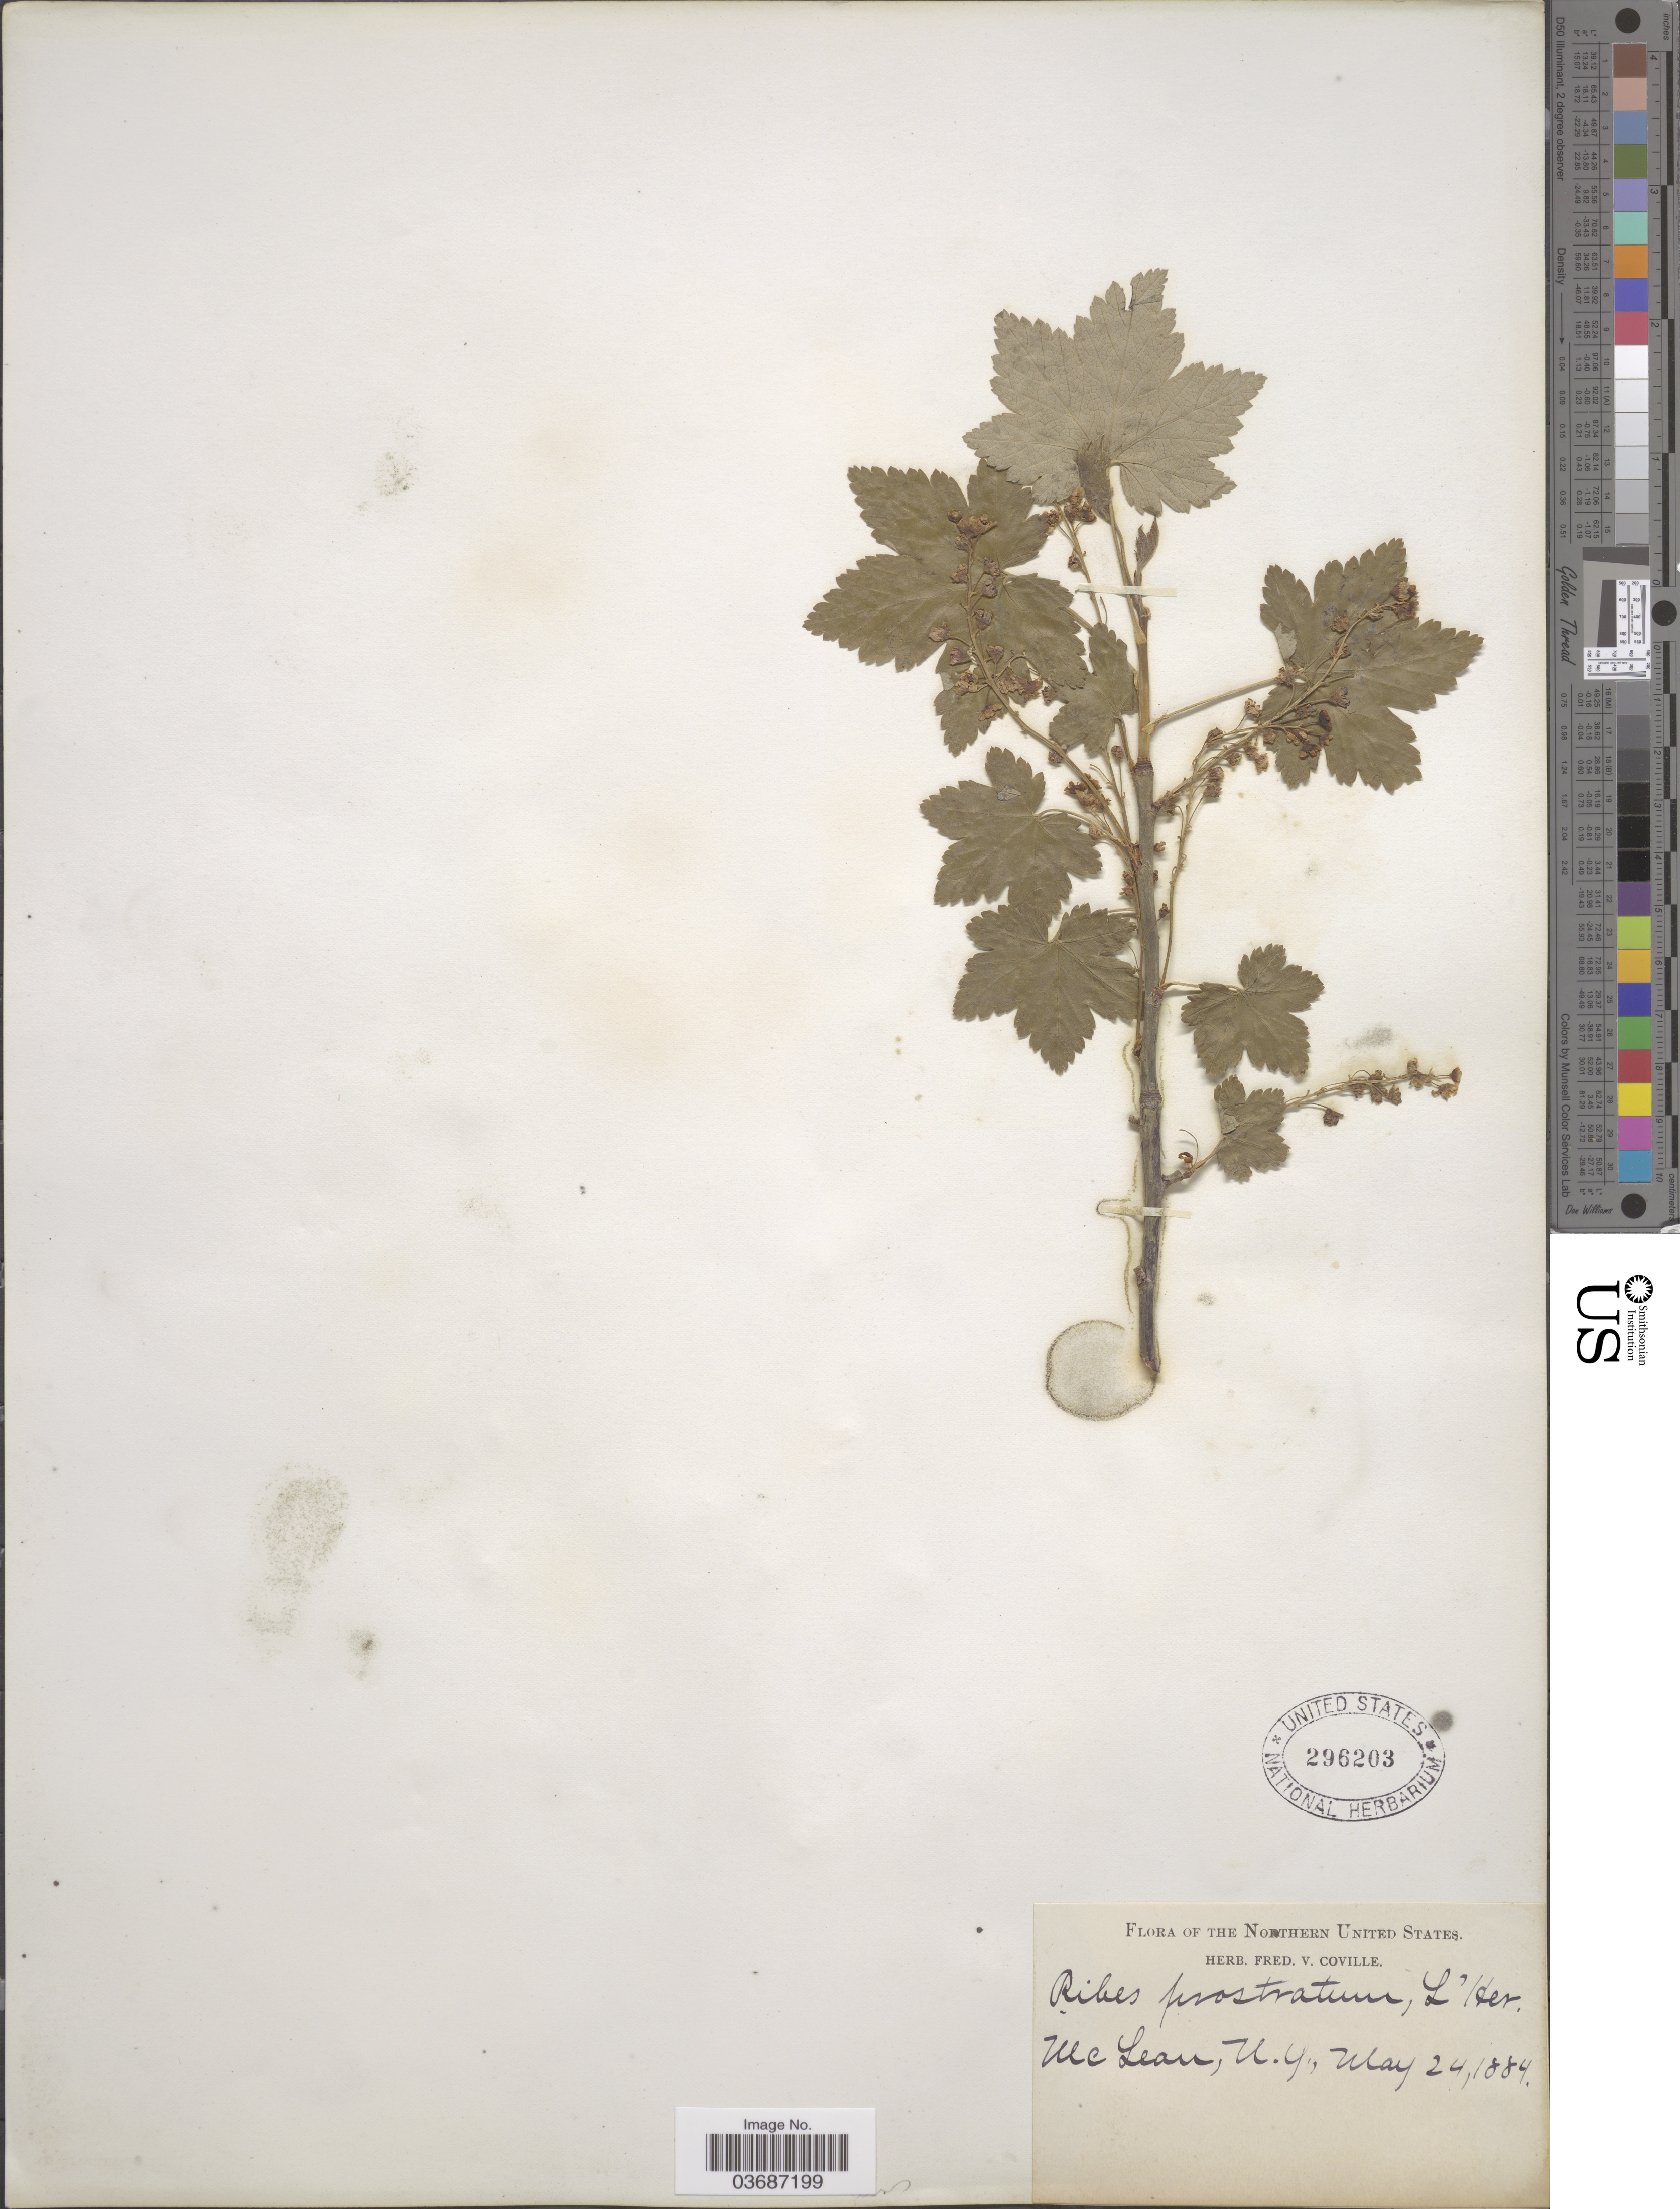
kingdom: Plantae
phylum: Tracheophyta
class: Magnoliopsida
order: Saxifragales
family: Grossulariaceae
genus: Ribes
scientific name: Ribes glandulosum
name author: Ruiz & Pav.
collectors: ex herb. Fred. V. Coville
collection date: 1884-05-24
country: United States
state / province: New York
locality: McLean.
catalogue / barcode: US 296203